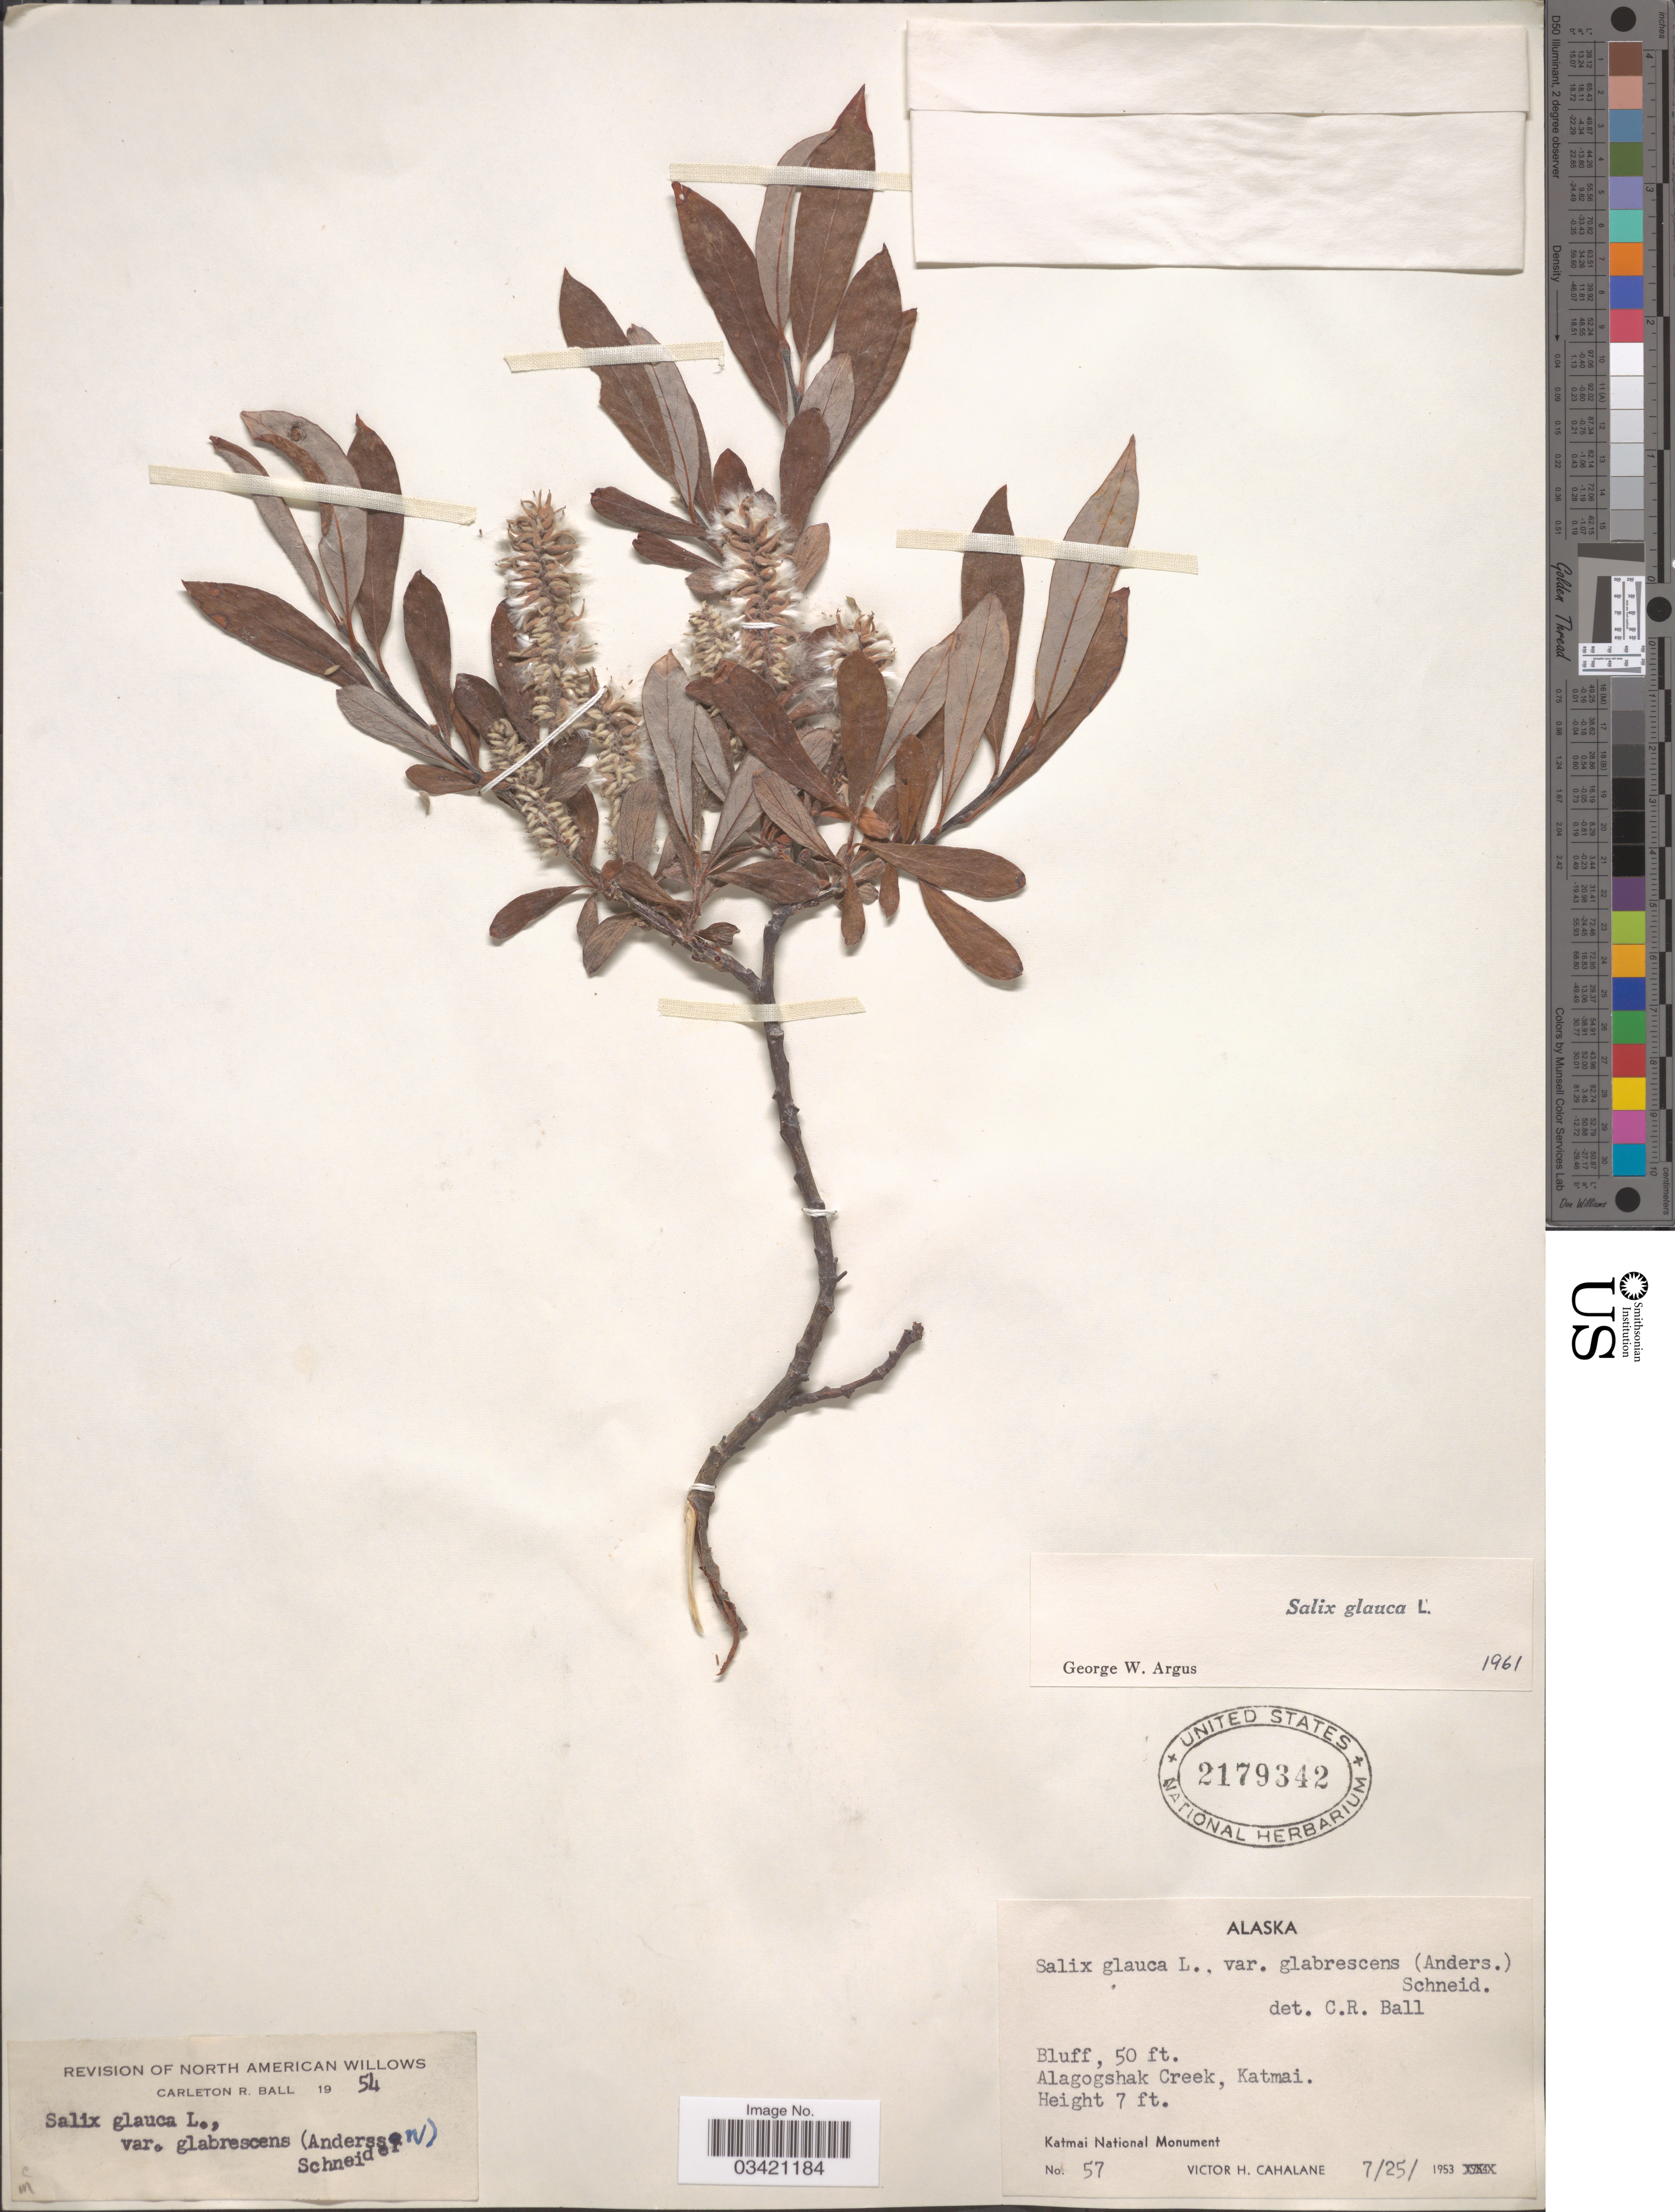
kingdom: Plantae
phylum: Tracheophyta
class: Magnoliopsida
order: Malpighiales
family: Salicaceae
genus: Salix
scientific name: Salix glauca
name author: L.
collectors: V. Cahalane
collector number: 57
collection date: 1953-07-25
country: United States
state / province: Alaska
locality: Alagogshak Creek, Katmai. Katmai National Monument.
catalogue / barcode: US 2179342